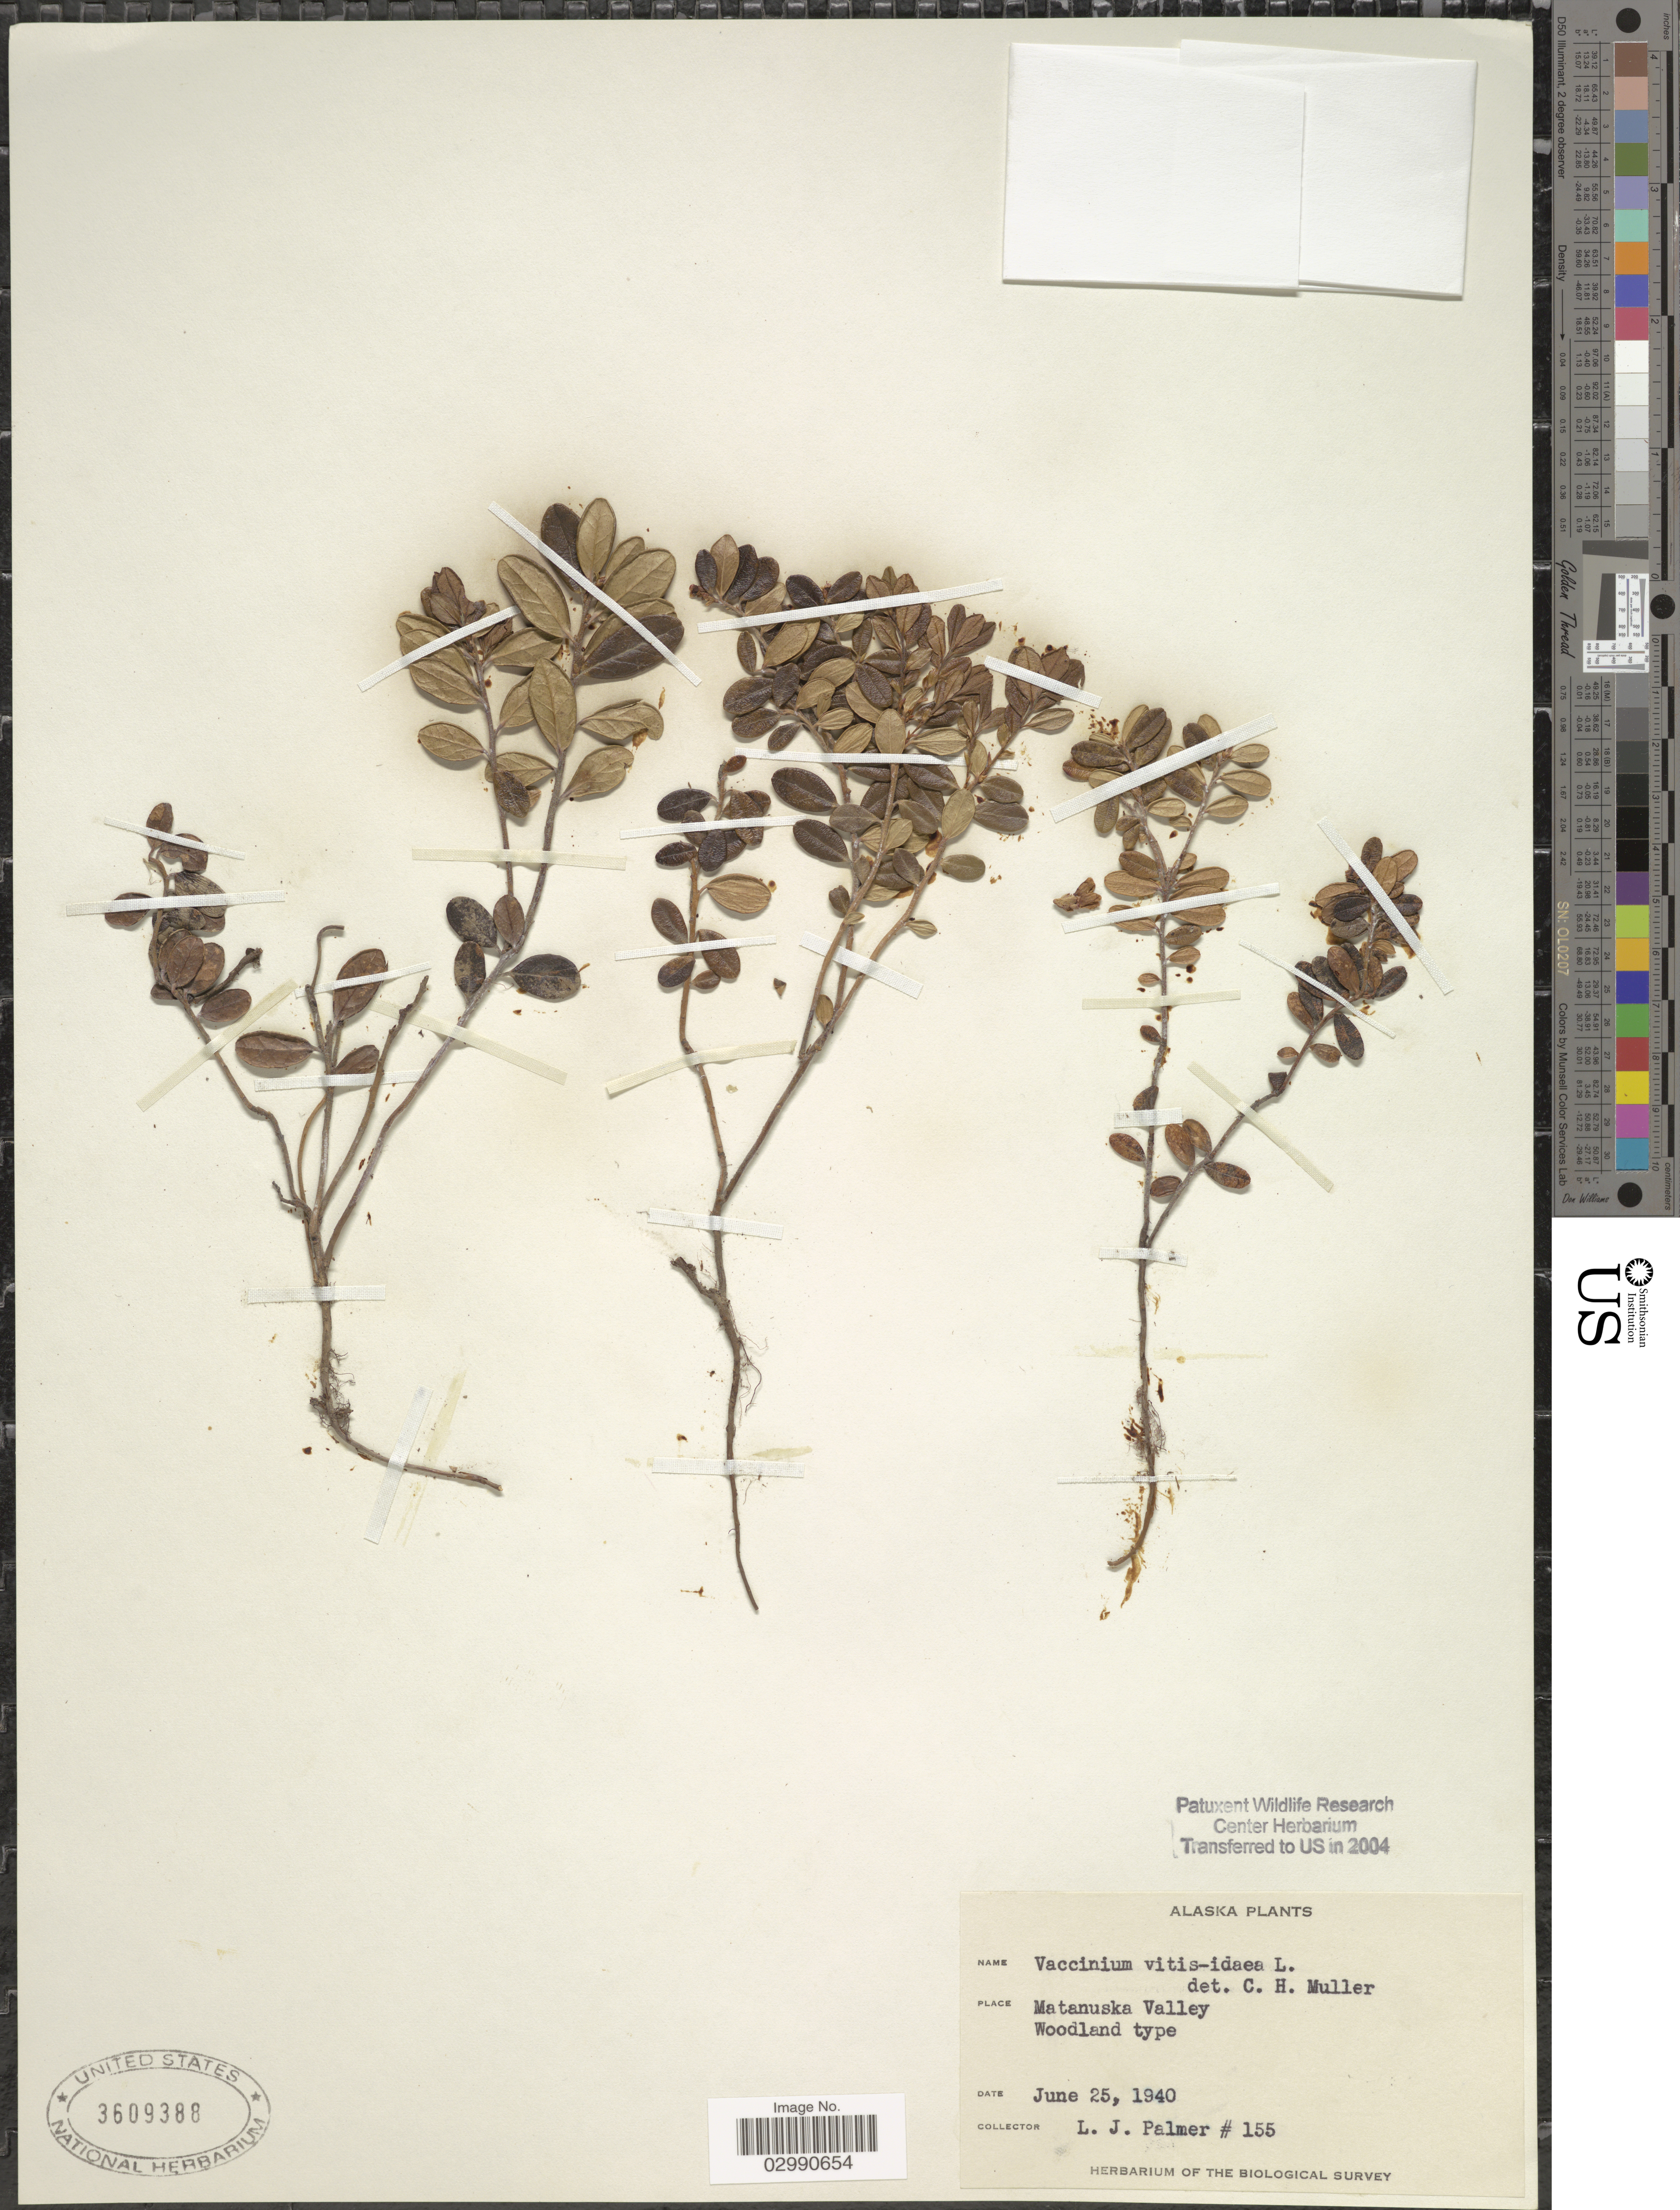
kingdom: Plantae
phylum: Tracheophyta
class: Magnoliopsida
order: Ericales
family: Ericaceae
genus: Vaccinium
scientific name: Vaccinium vitis-idaea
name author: L.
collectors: L. J. Palmer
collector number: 155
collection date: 1940-06-25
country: United States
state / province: Alaska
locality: Matanuska Valley.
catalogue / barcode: US 3609388